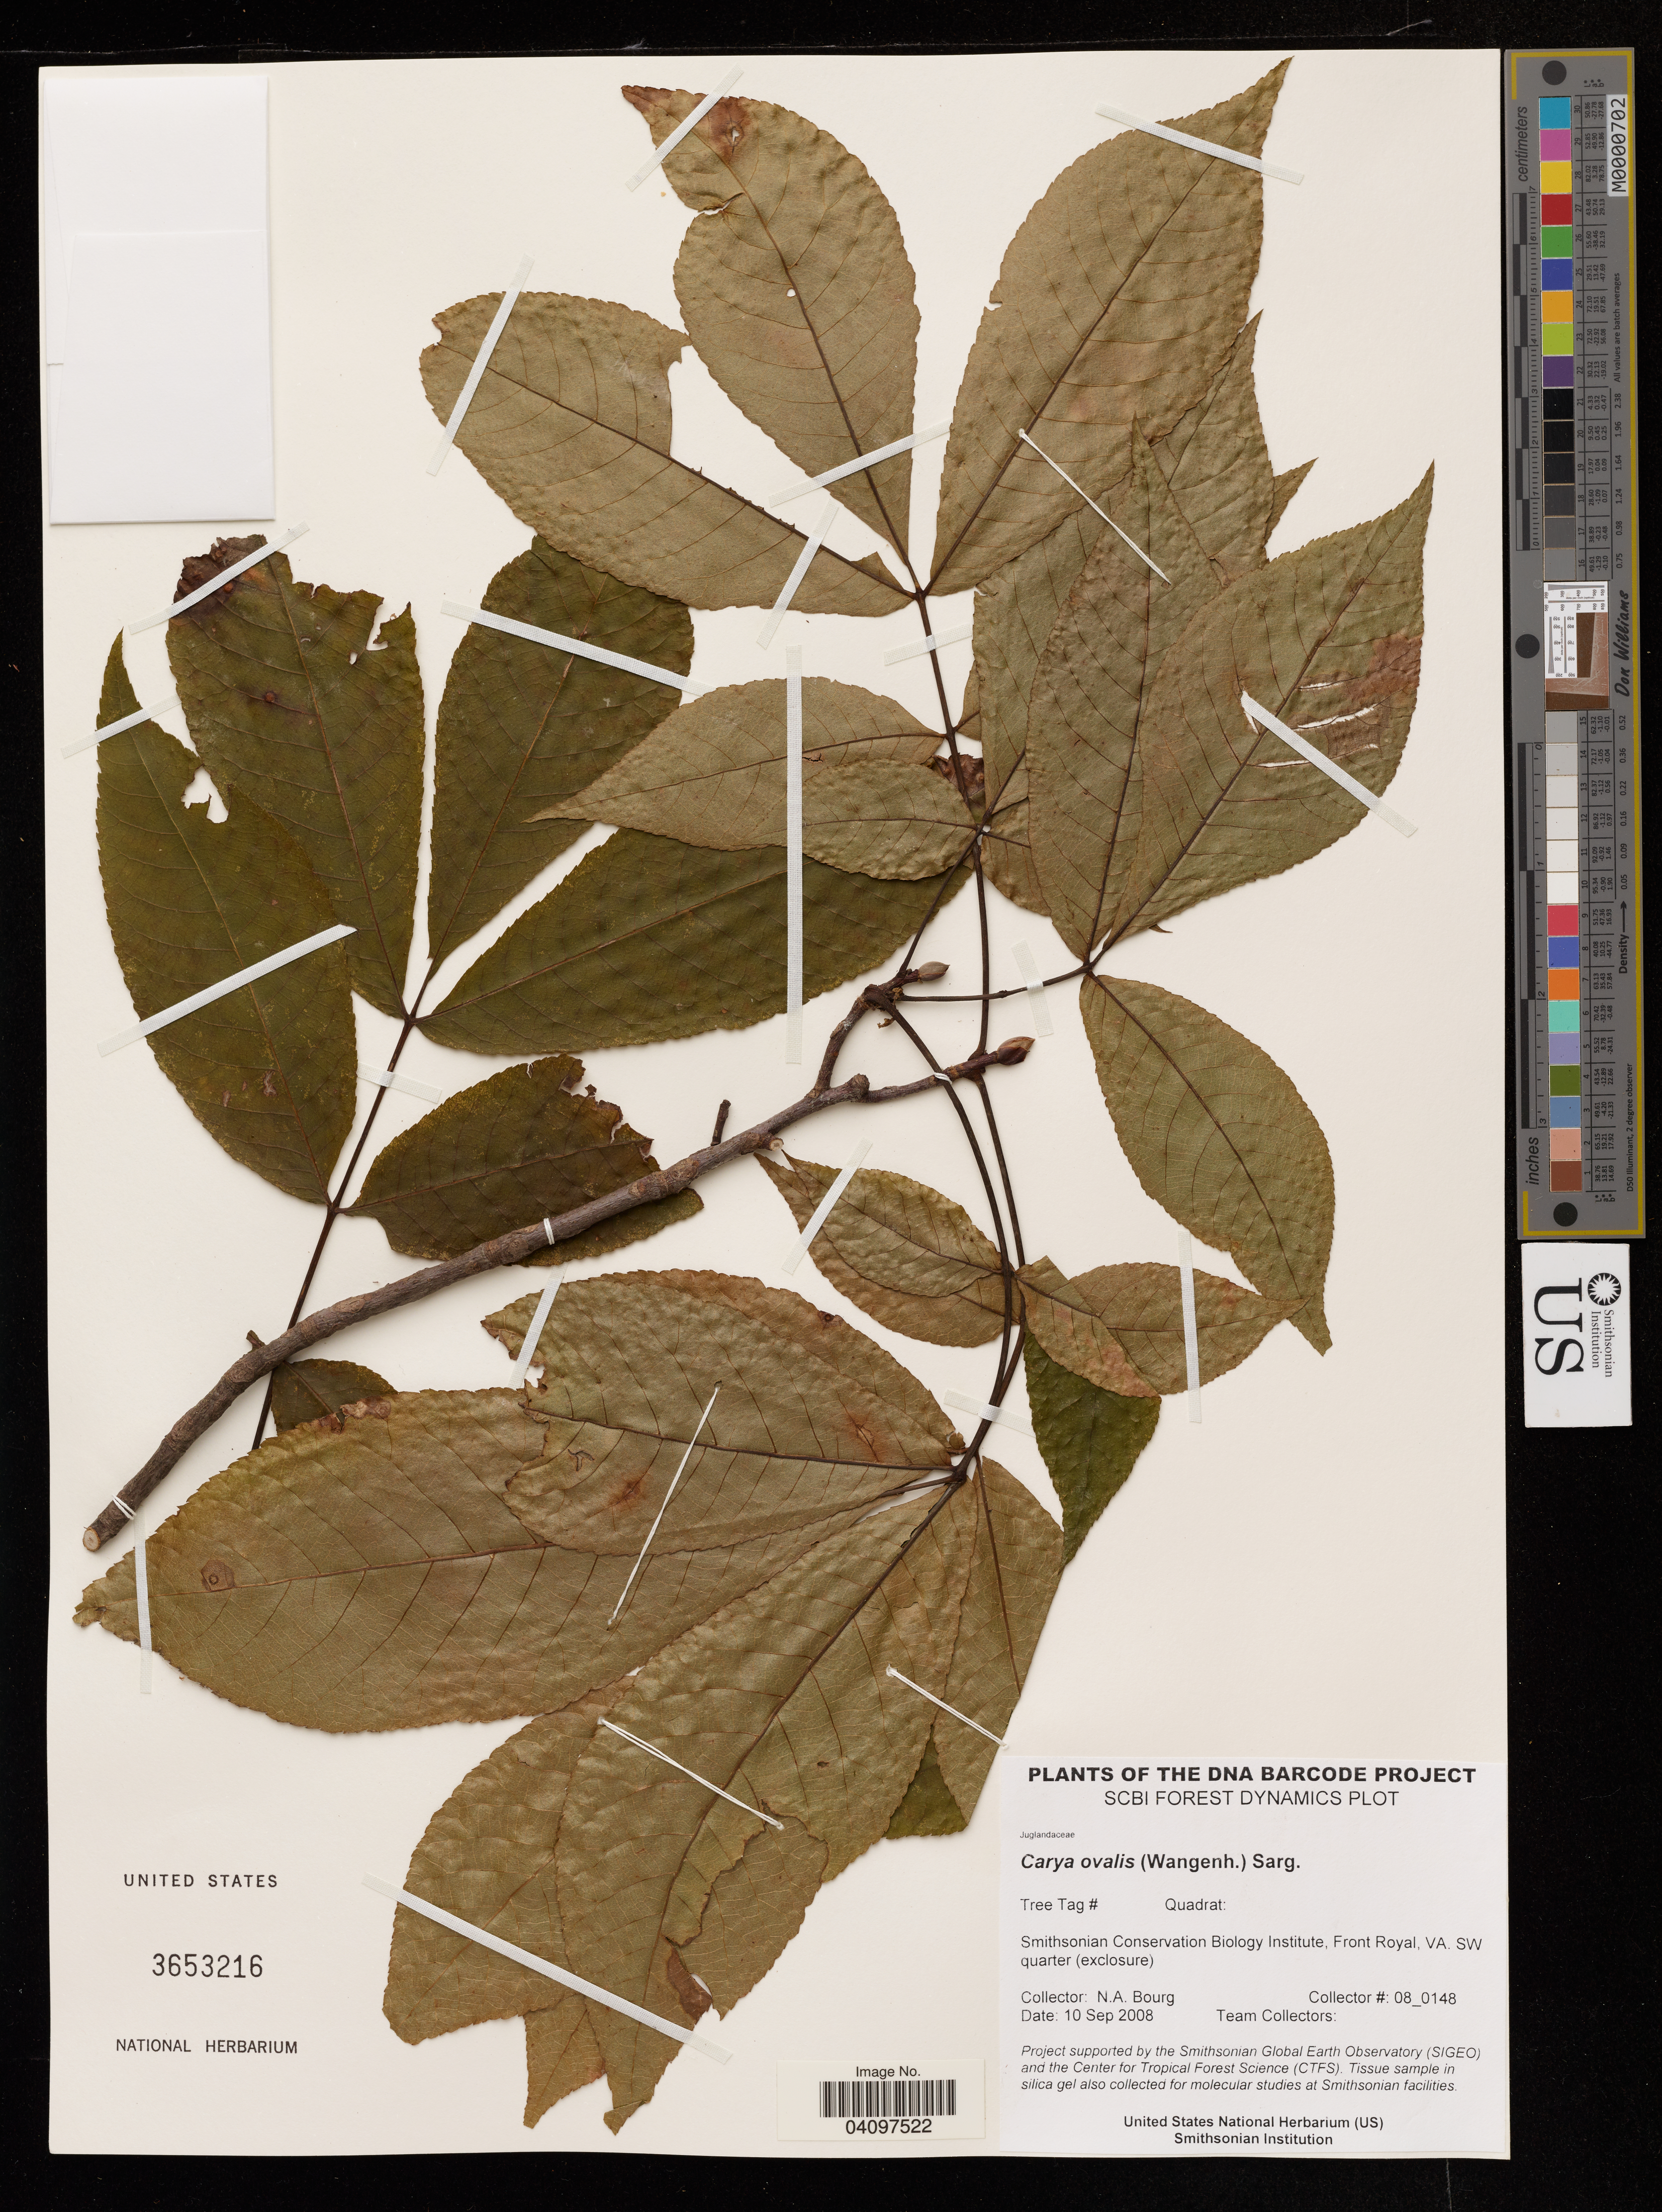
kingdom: Plantae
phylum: Tracheophyta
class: Magnoliopsida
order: Fagales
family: Juglandaceae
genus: Carya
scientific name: Carya ovalis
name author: (Wangenh.) Sarg.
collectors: N. A. Bourg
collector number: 08_0149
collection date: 2008-09-10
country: United States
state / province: Virginia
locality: Smithsonian Conservation Biology Institute, Front Royal.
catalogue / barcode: US 3653216